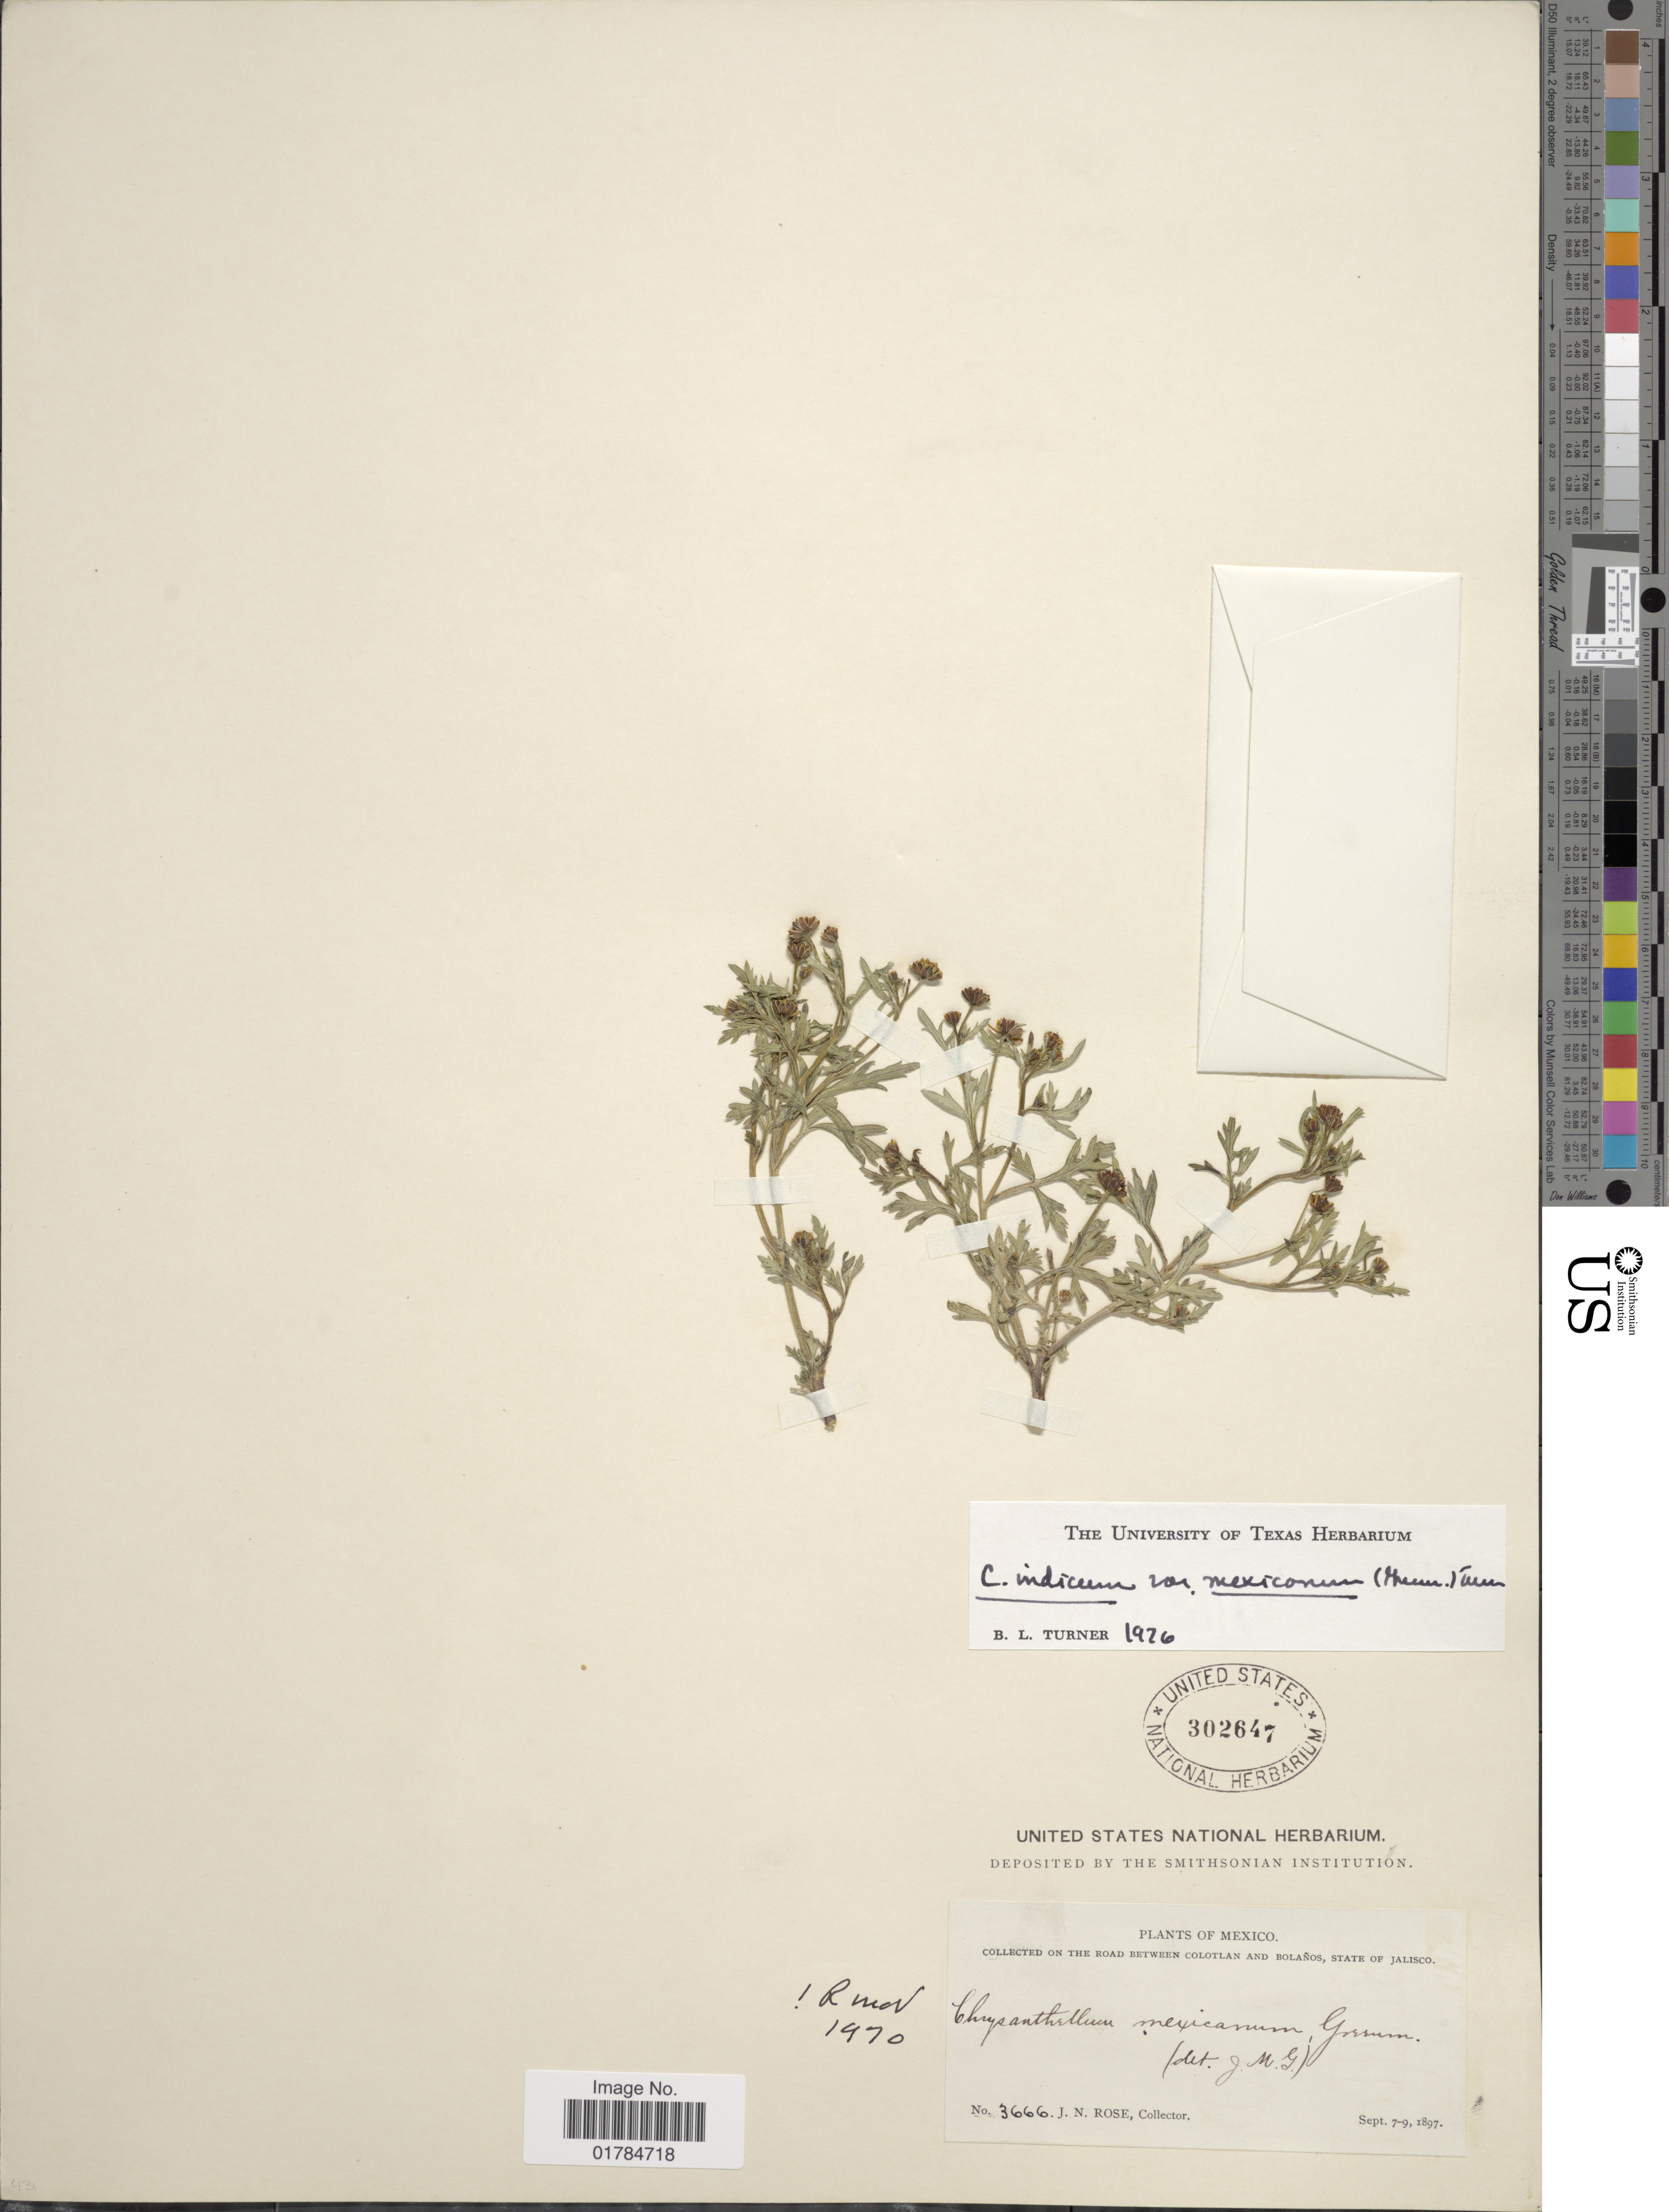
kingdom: Plantae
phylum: Tracheophyta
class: Magnoliopsida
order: Asterales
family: Asteraceae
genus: Chrysanthellum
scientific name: Chrysanthellum indicum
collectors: J. N. Rose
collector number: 3666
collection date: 1897-09-07/1897-09-09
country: Mexico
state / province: Jalisco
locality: The road between Colotlan and Bolanos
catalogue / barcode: US 302647